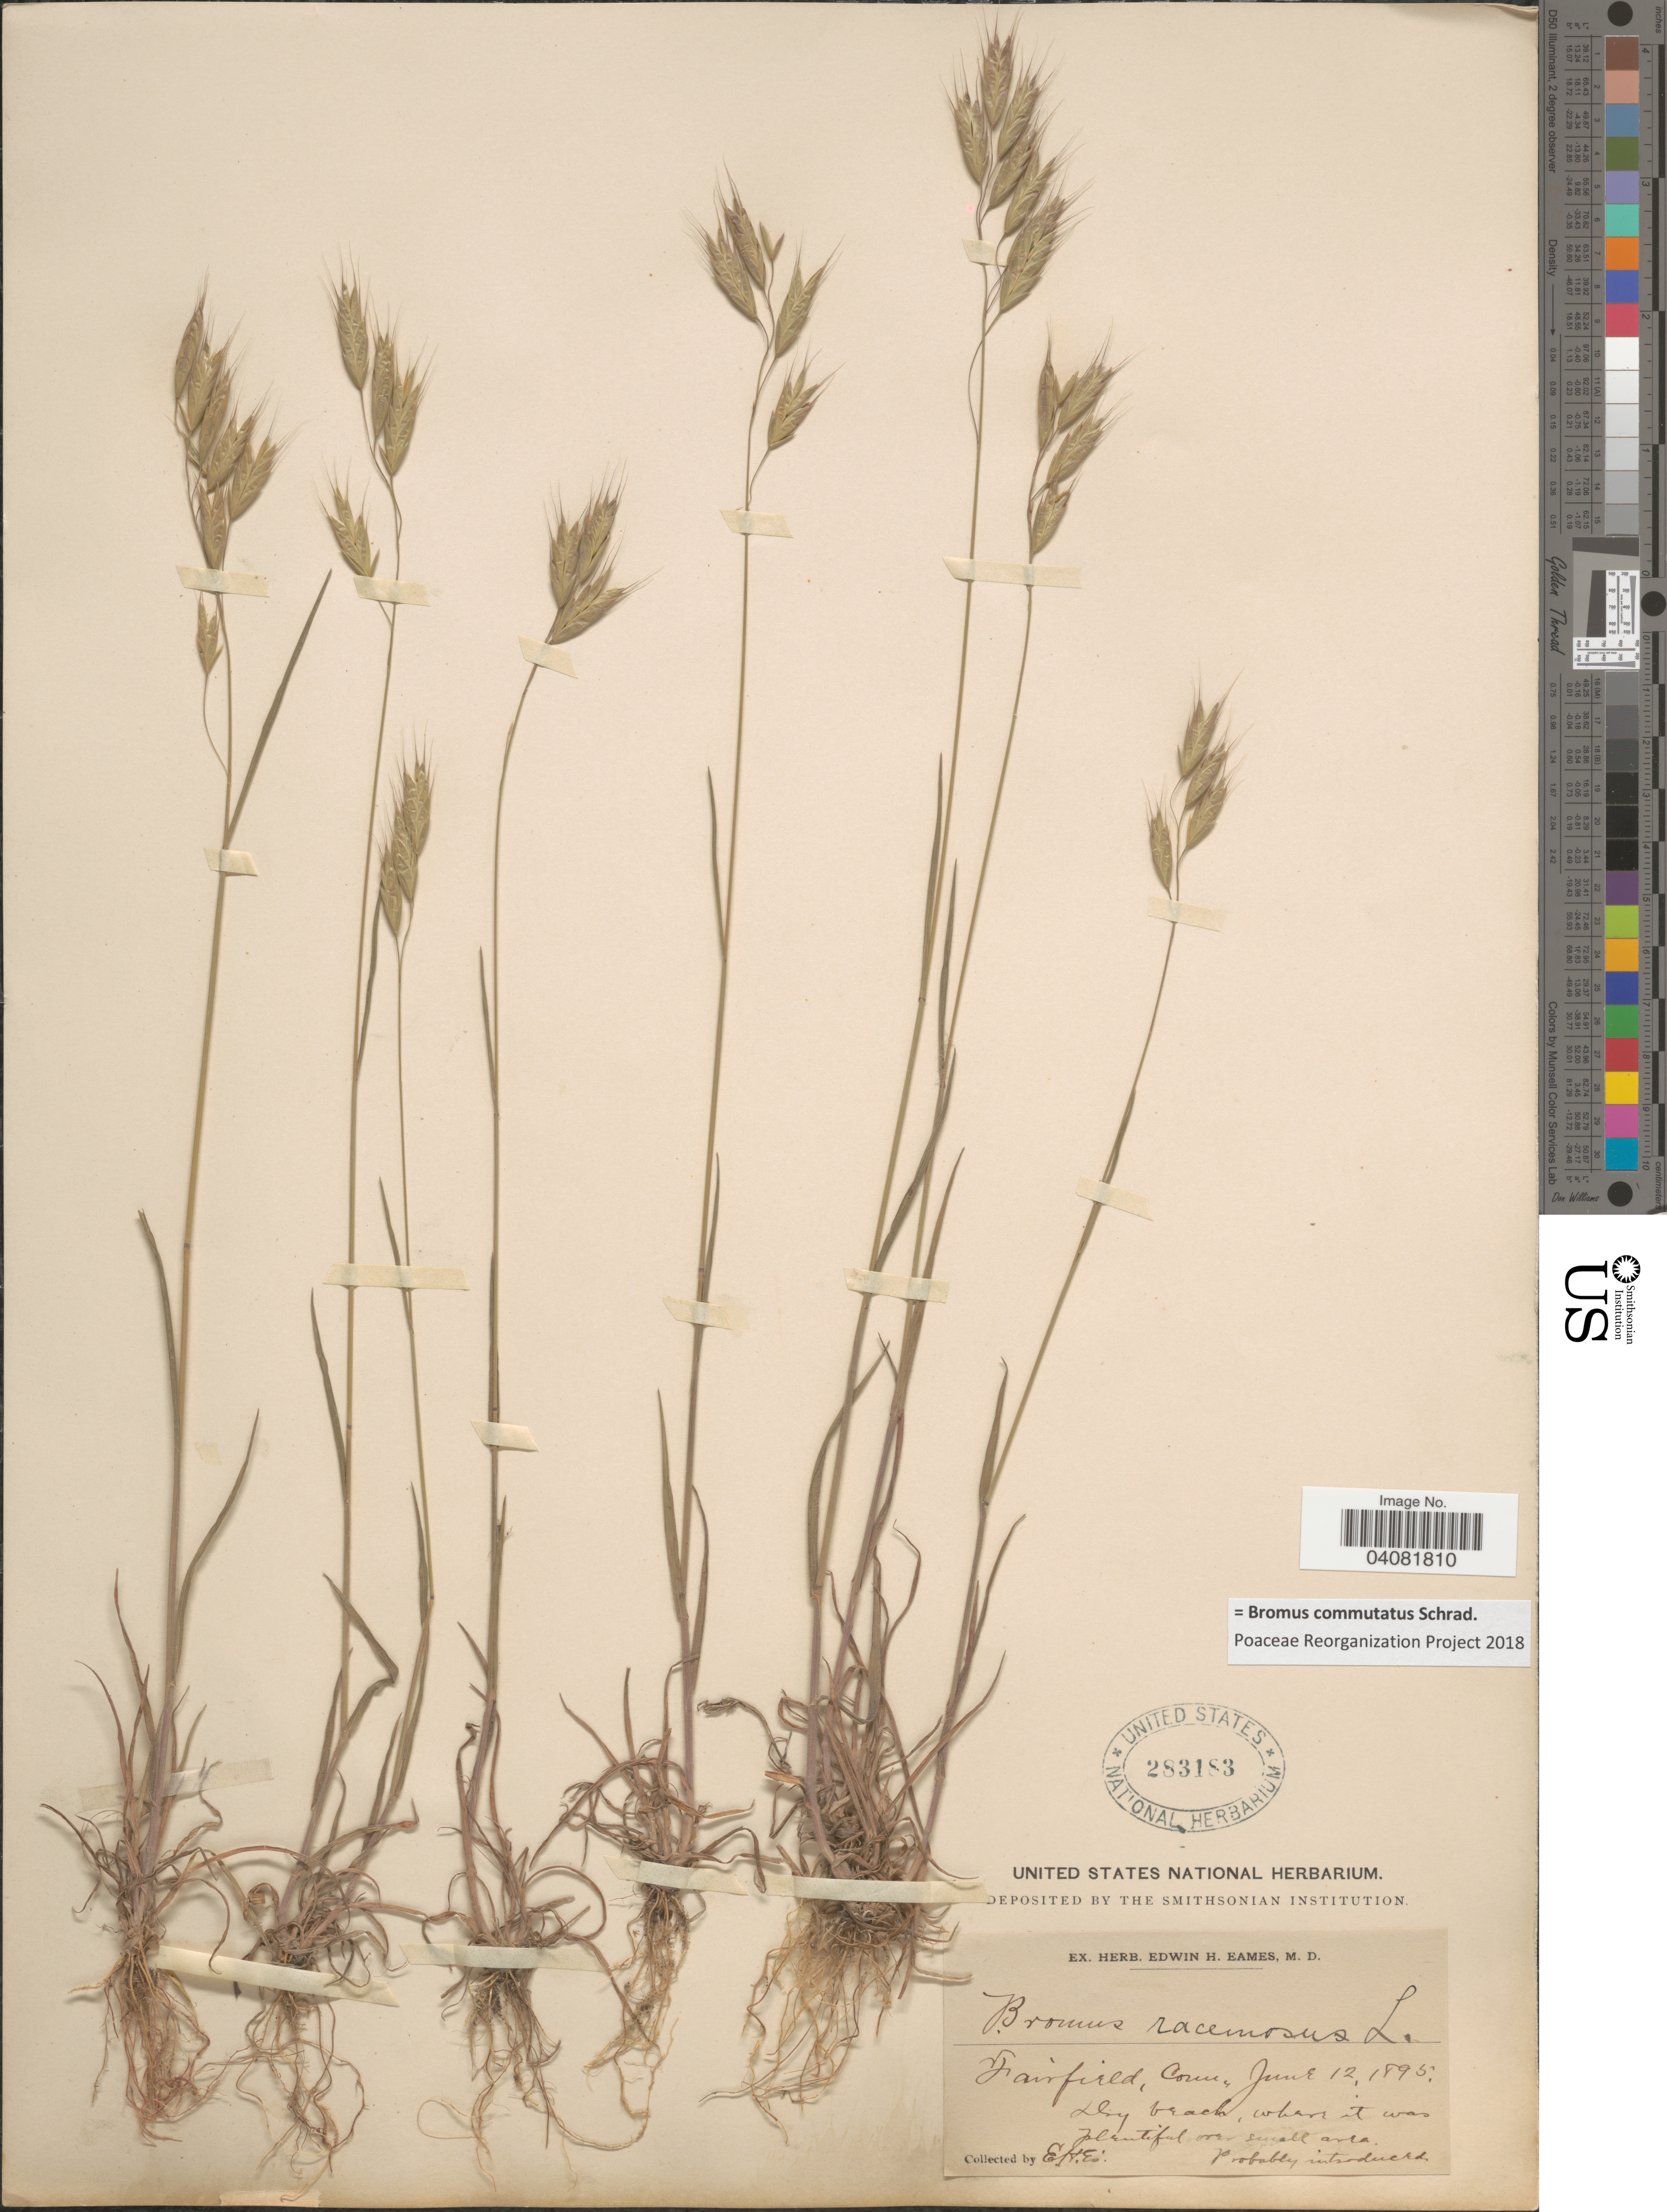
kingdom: Plantae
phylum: Tracheophyta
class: Liliopsida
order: Poales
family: Poaceae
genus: Bromus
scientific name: Bromus commutatus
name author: Schrad.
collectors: E. H. Eames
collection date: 1895-06-12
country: United States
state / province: Connecticut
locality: Fairfield.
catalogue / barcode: US 283183